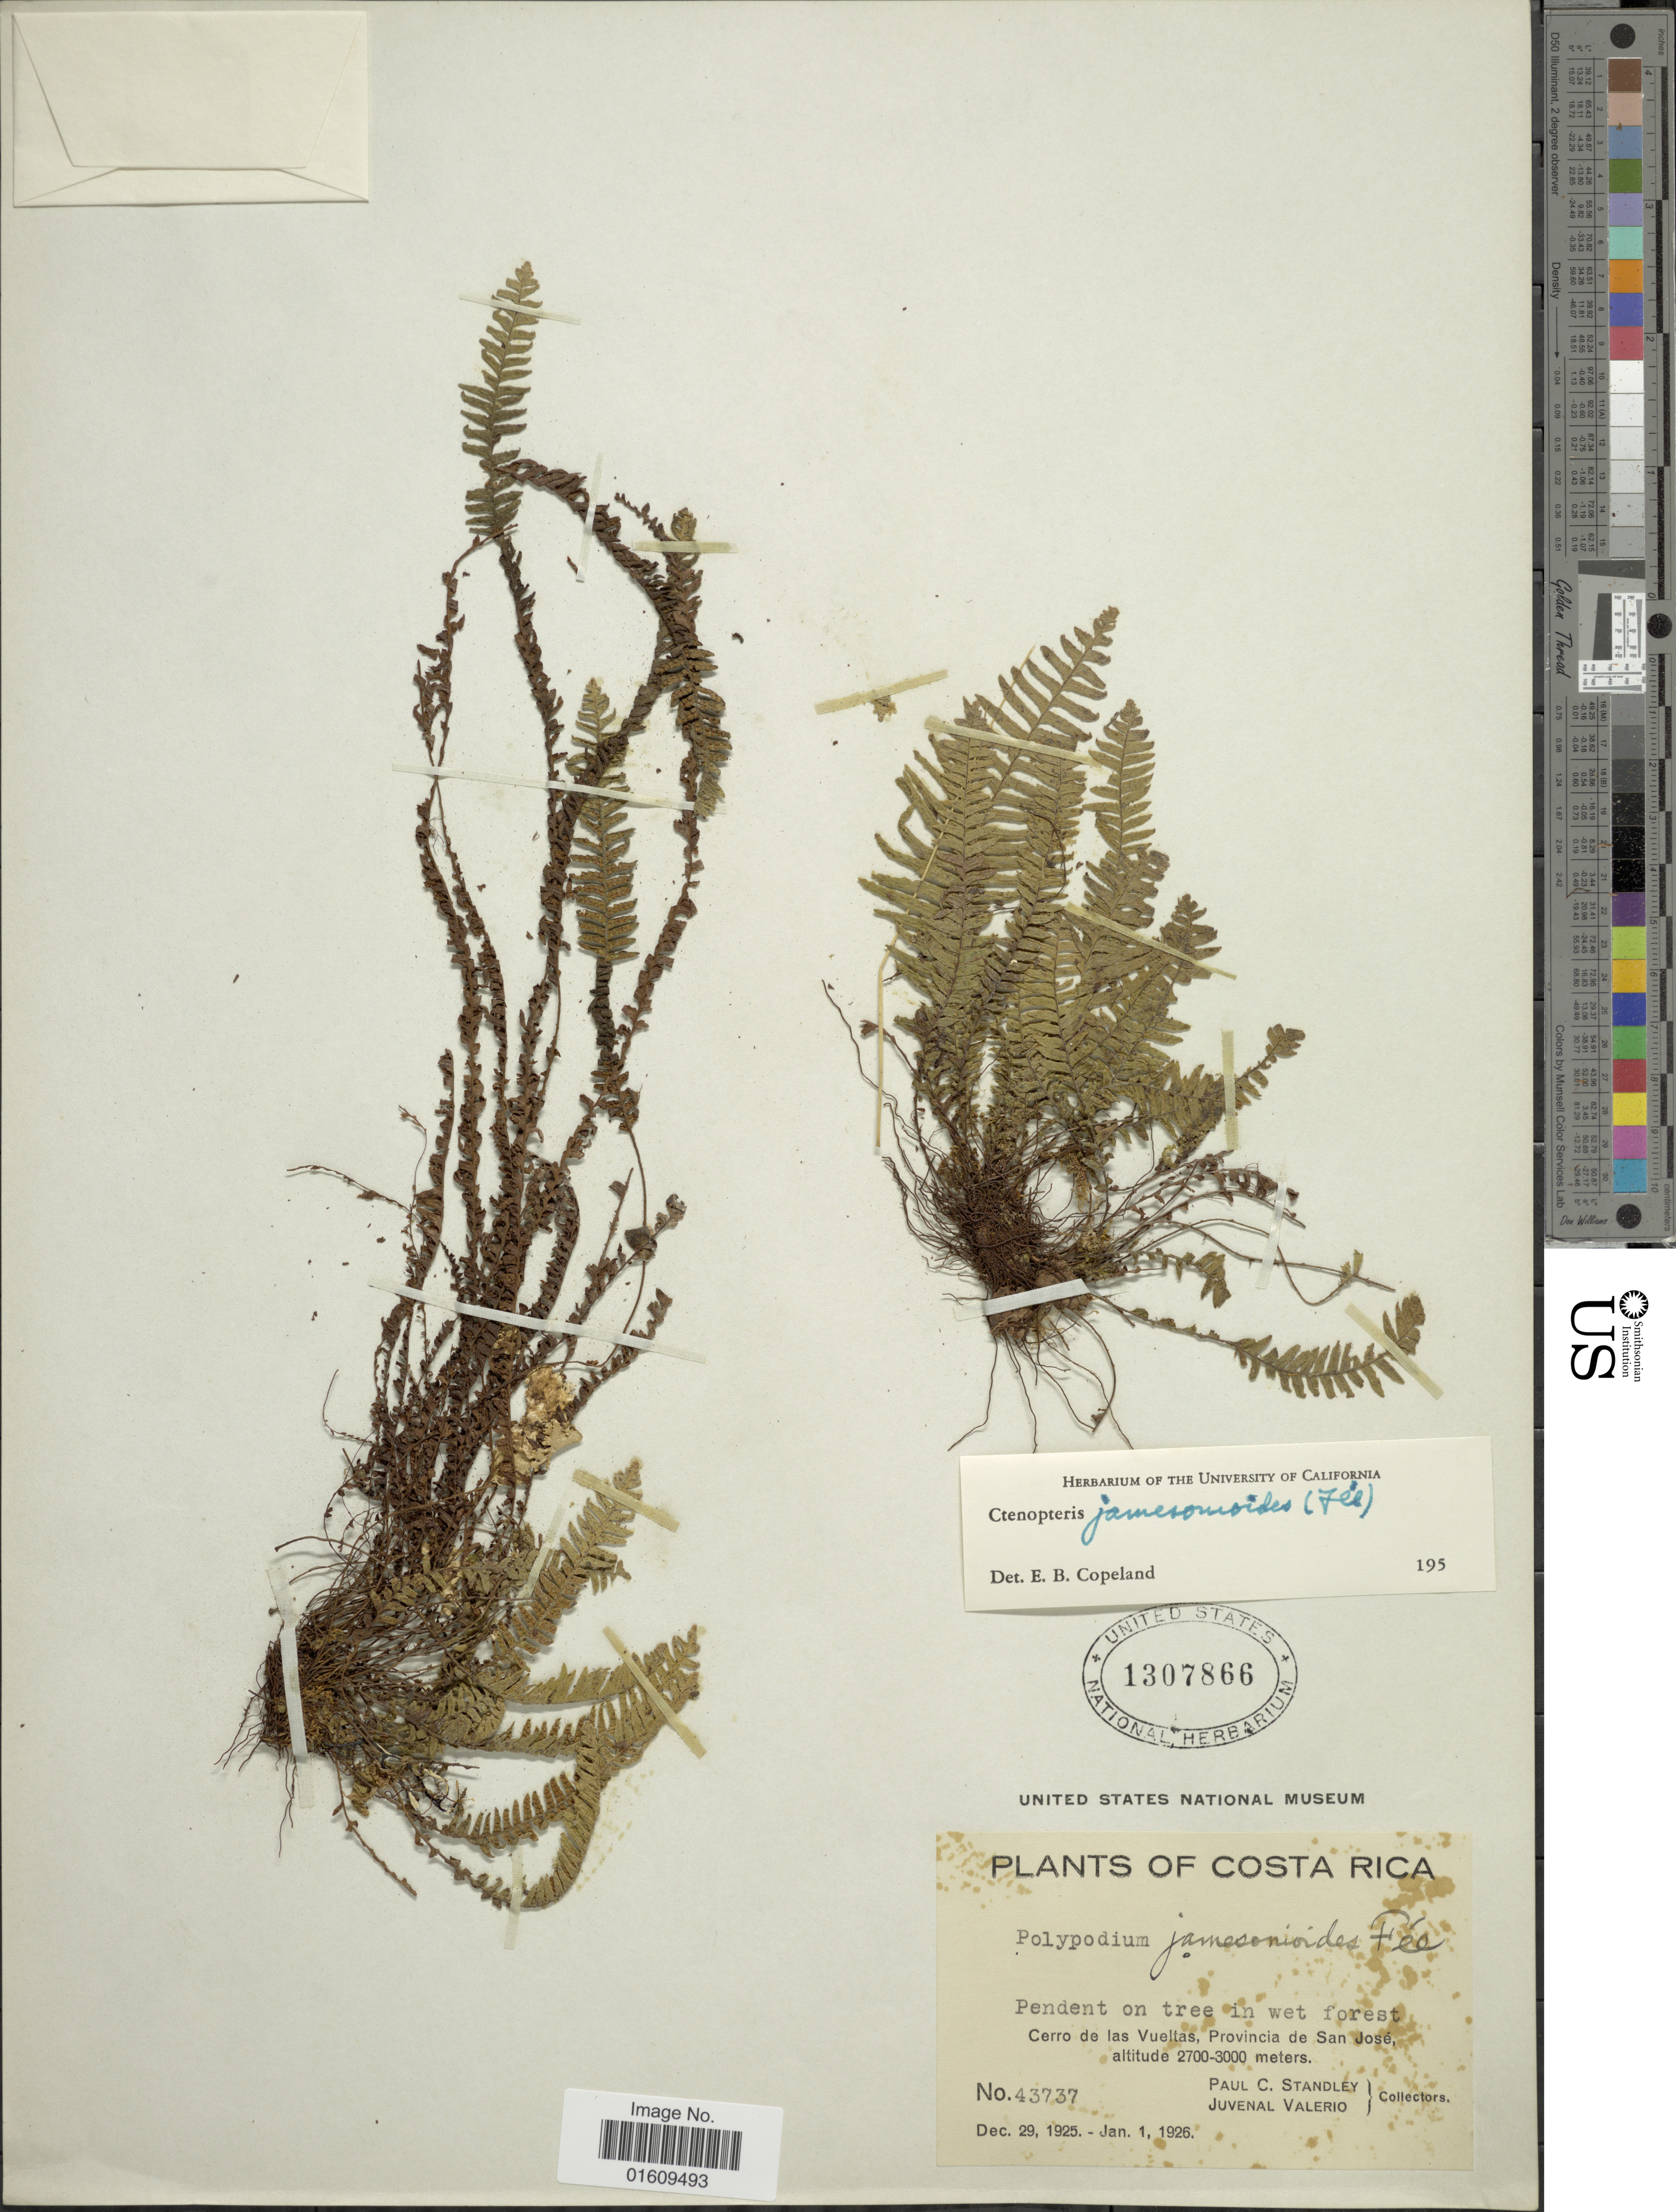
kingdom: Plantae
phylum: Tracheophyta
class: Polypodiopsida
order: Polypodiales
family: Polypodiaceae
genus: Galactodenia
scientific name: Galactodenia subscabra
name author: (Klotzsch) Sundue & Labiak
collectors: P. C. Standley & J. Valerio R.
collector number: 43737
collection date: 1925-12-29/1926-01-01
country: Costa Rica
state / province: San José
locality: Cerro de las Vueltas, Provincia de San Jose.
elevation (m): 2700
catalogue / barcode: US 1307866